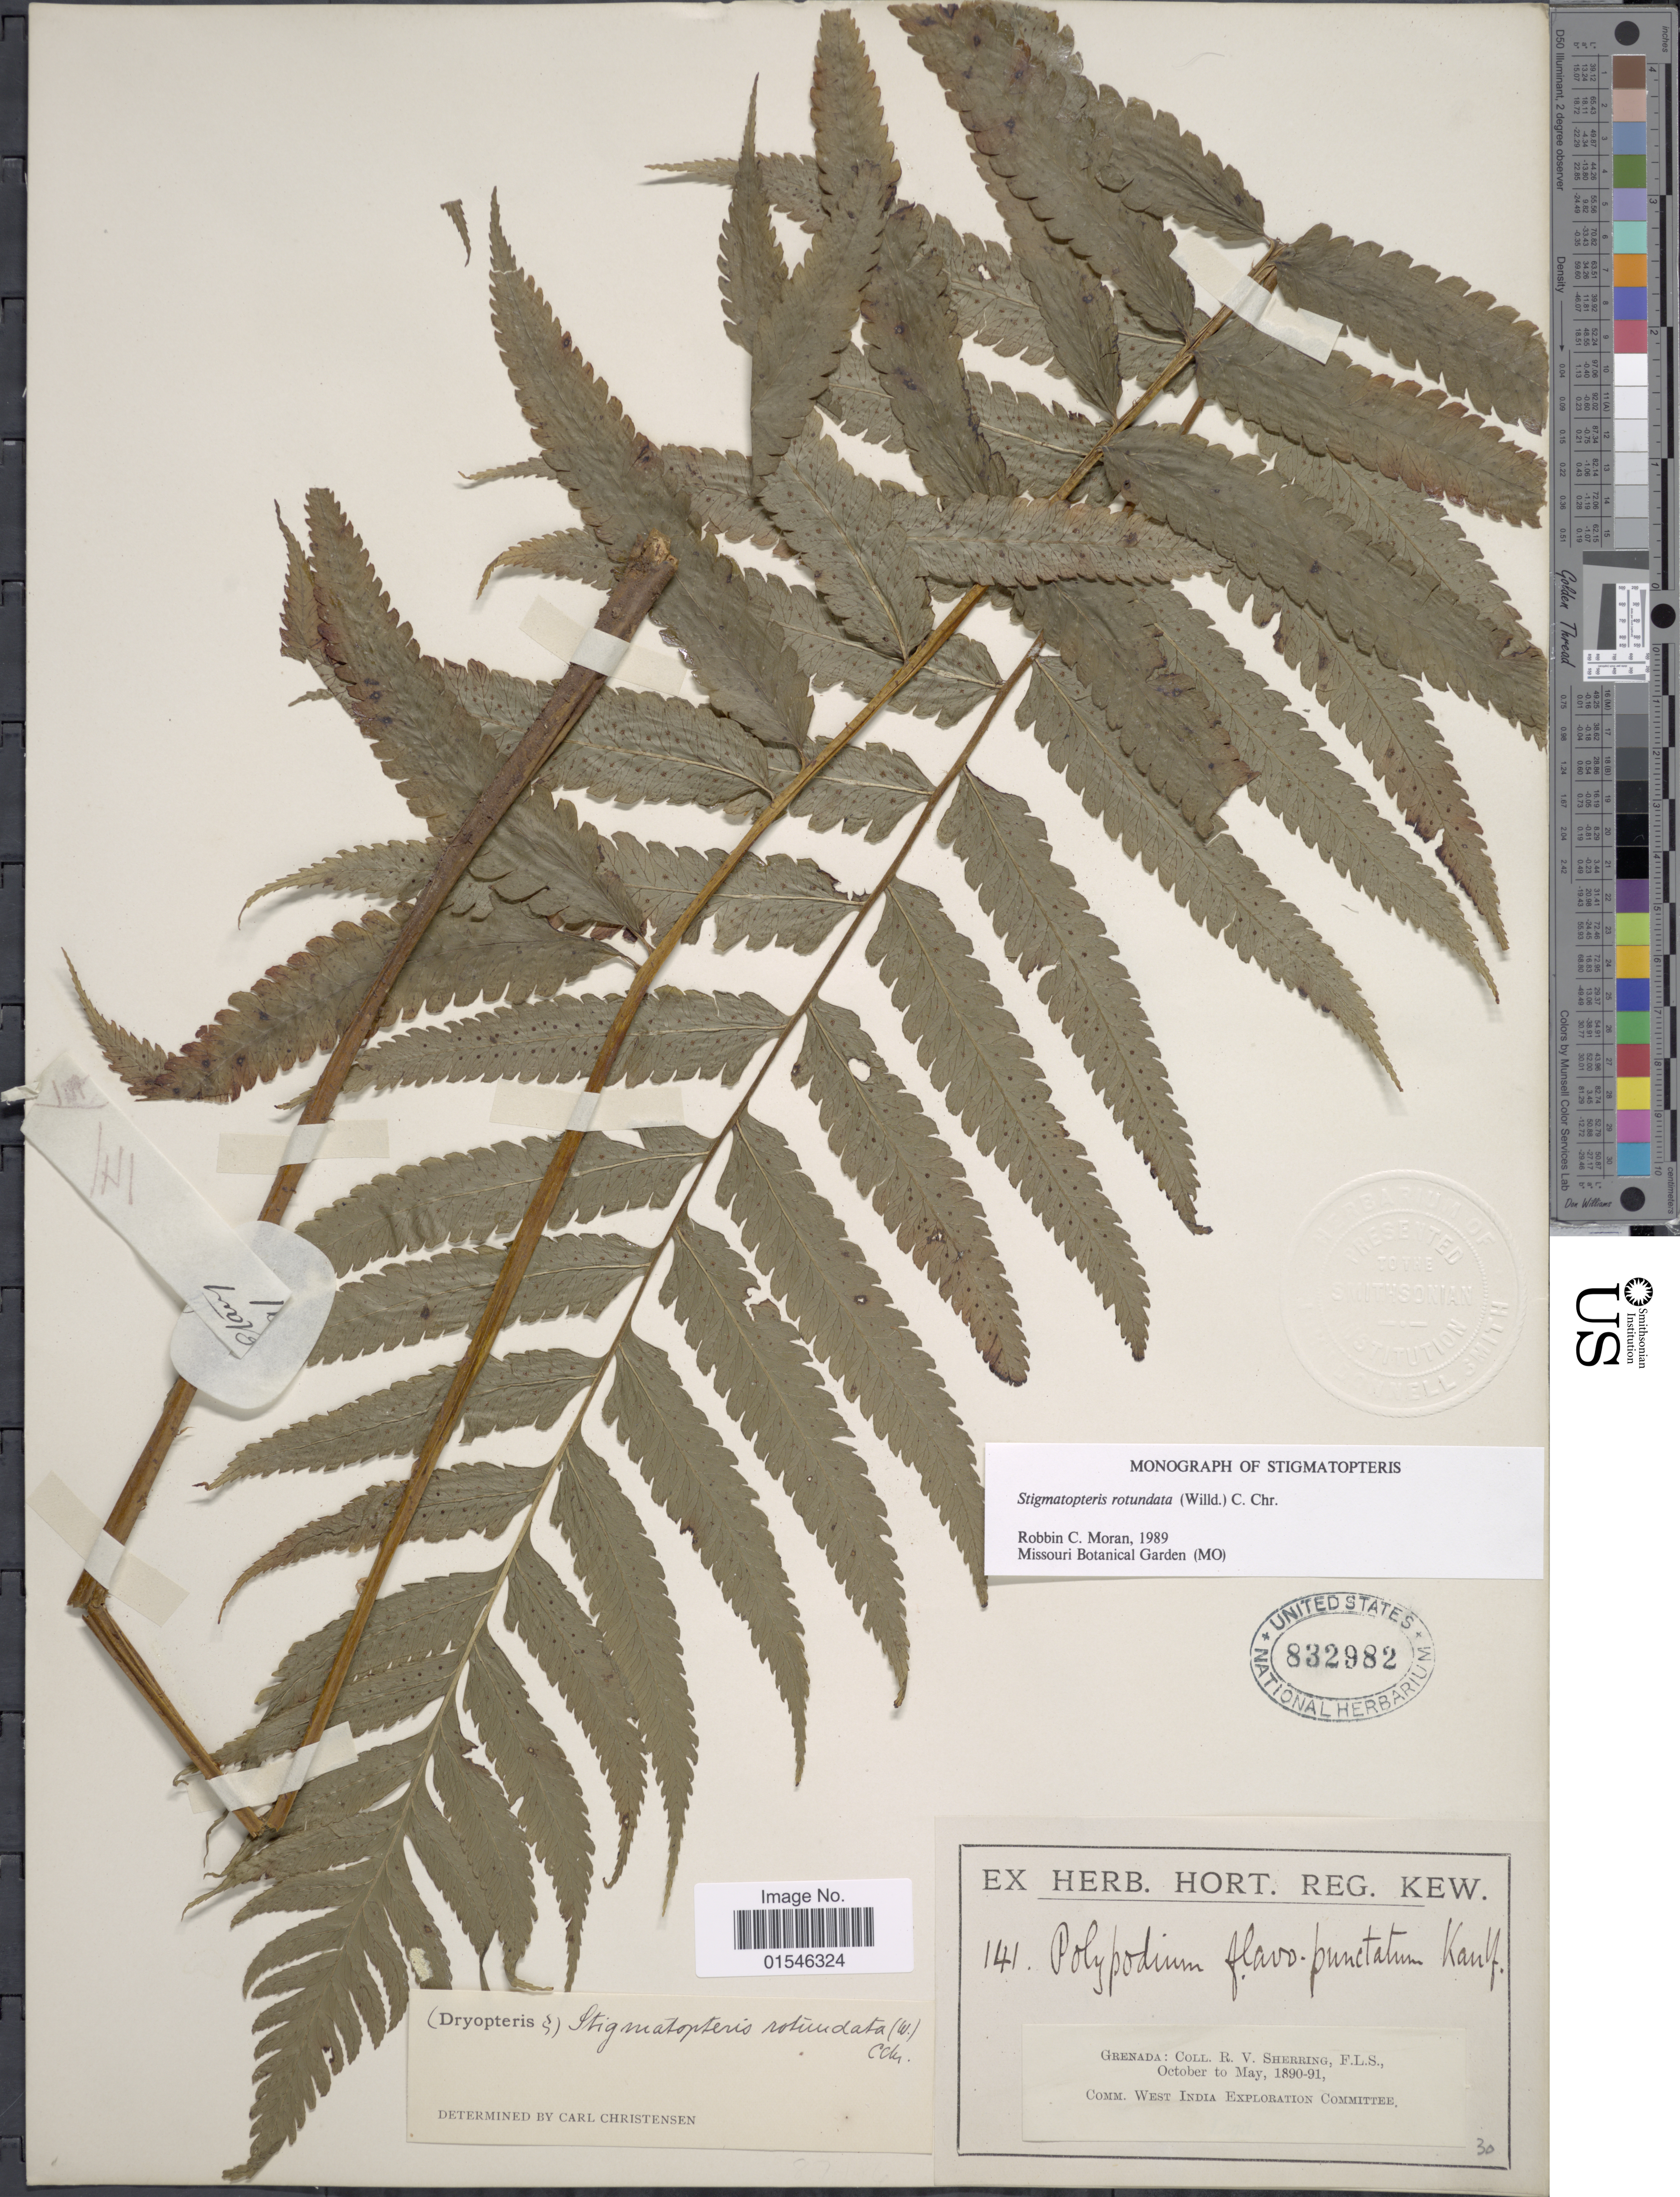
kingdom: Plantae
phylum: Tracheophyta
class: Polypodiopsida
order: Polypodiales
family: Dryopteridaceae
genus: Stigmatopteris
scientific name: Stigmatopteris rotundata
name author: (Willd.) C. Chr.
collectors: R. Sherring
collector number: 141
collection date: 1890-10/1891-05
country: Grenada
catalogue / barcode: US 832982